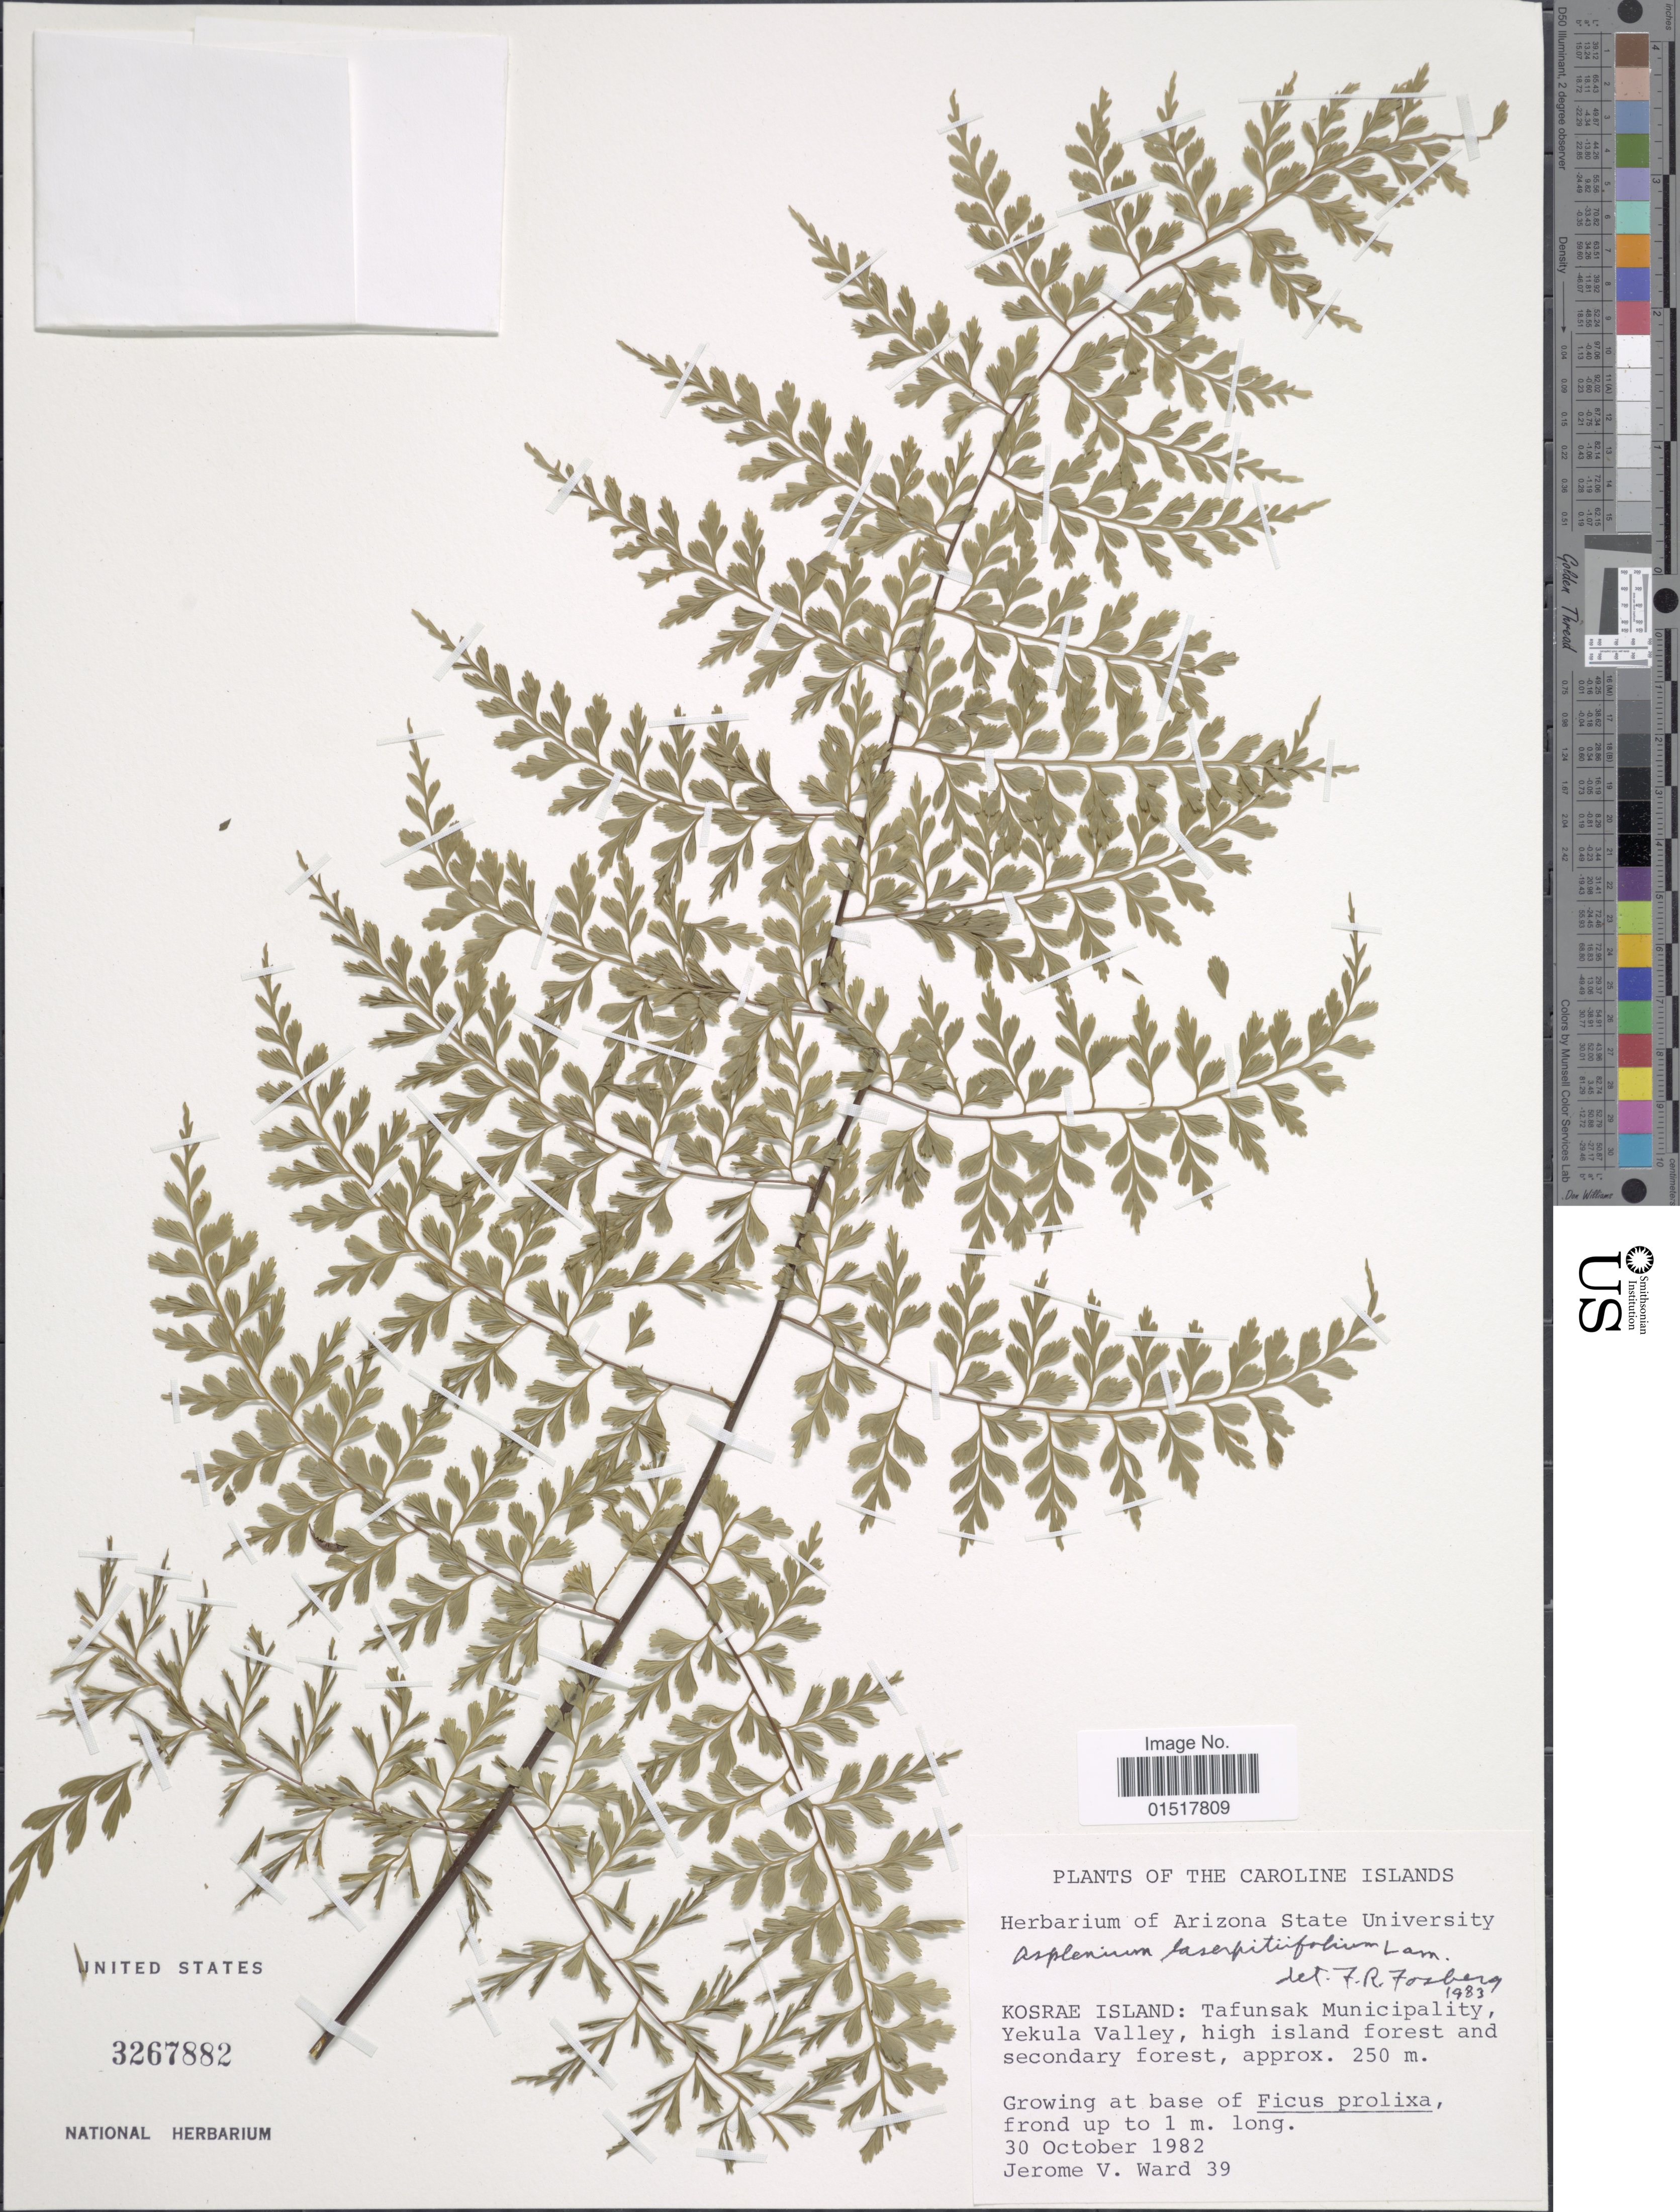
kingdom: Plantae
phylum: Tracheophyta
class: Polypodiopsida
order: Polypodiales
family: Aspleniaceae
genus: Asplenium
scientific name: Asplenium laserpitiifolium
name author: Lam.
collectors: J. V. Ward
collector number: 39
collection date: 1982-10-30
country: Micronesia, Federated States of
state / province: Kosrae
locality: Caroline Islands. Kosrae Island: Tafunsak Municipality, Yekula Valley, high island forest and secondary forest.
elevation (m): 250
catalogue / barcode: US 3267882